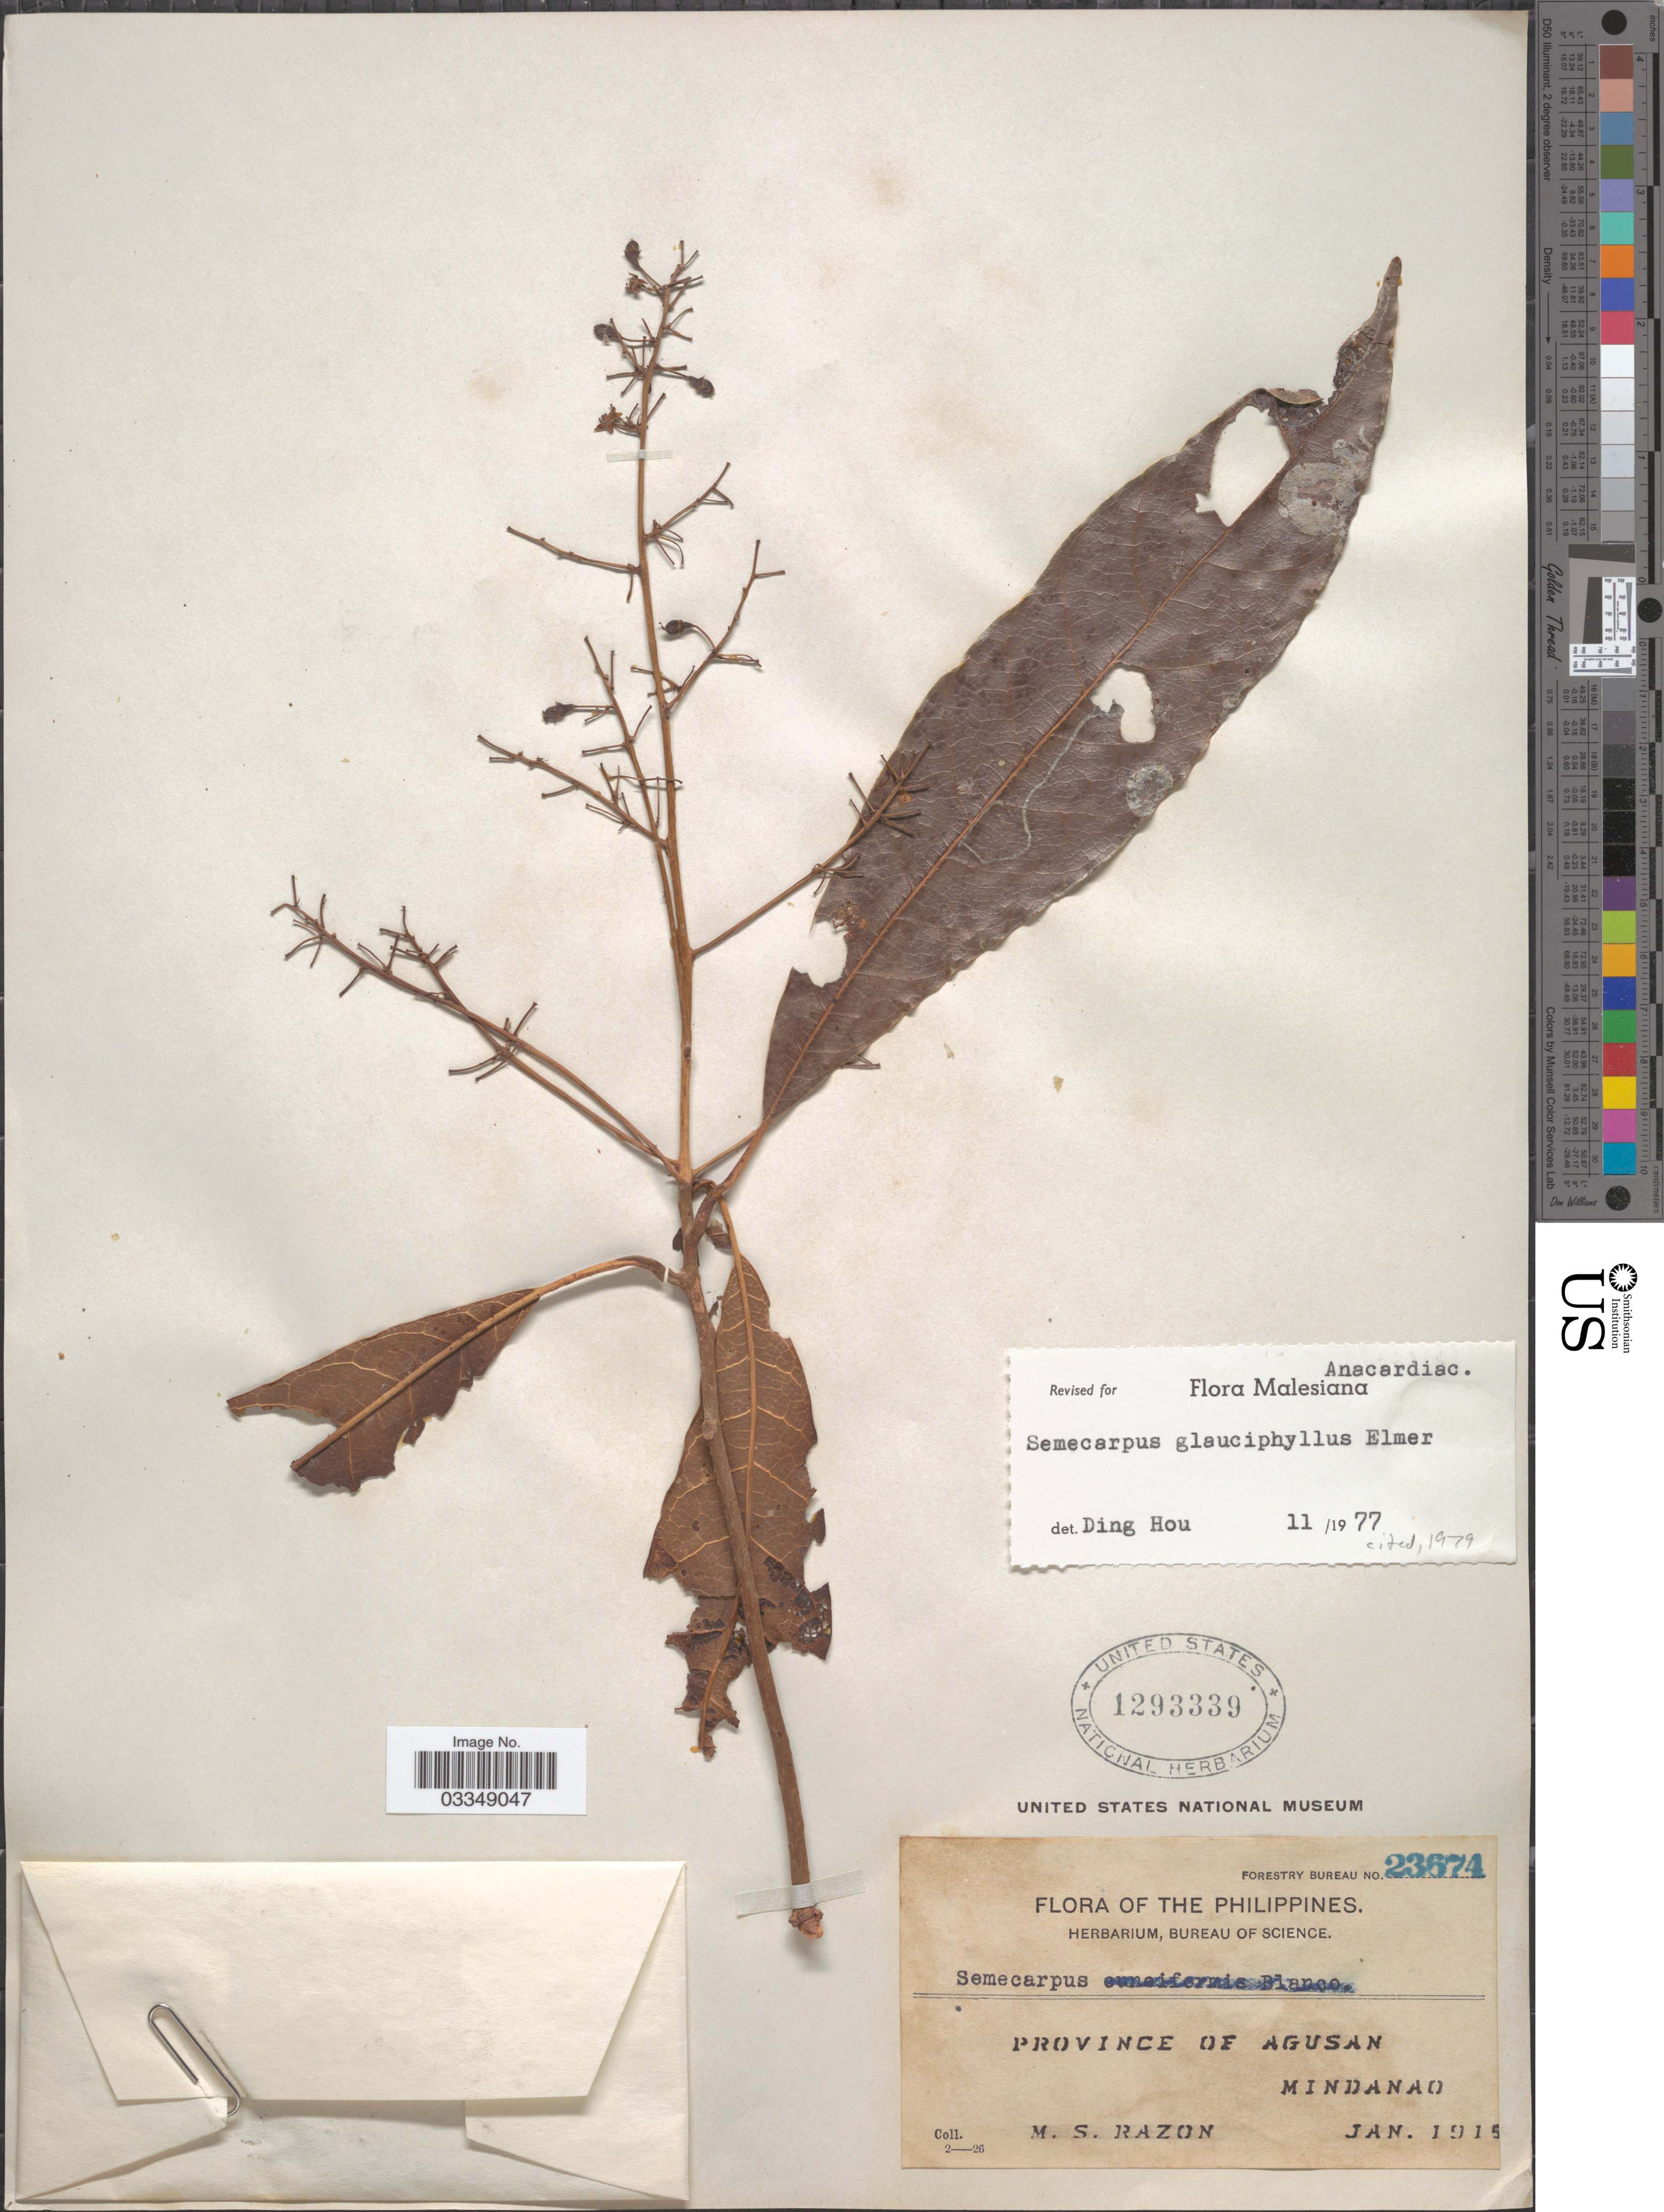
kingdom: Plantae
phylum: Tracheophyta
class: Magnoliopsida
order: Sapindales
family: Anacardiaceae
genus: Semecarpus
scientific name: Semecarpus glauciphyllus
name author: Elmer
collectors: M. Razon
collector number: Forestry Bureau 23674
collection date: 1915-01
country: Philippines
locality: Province of Agusan. Mindanao.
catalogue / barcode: US 1293339